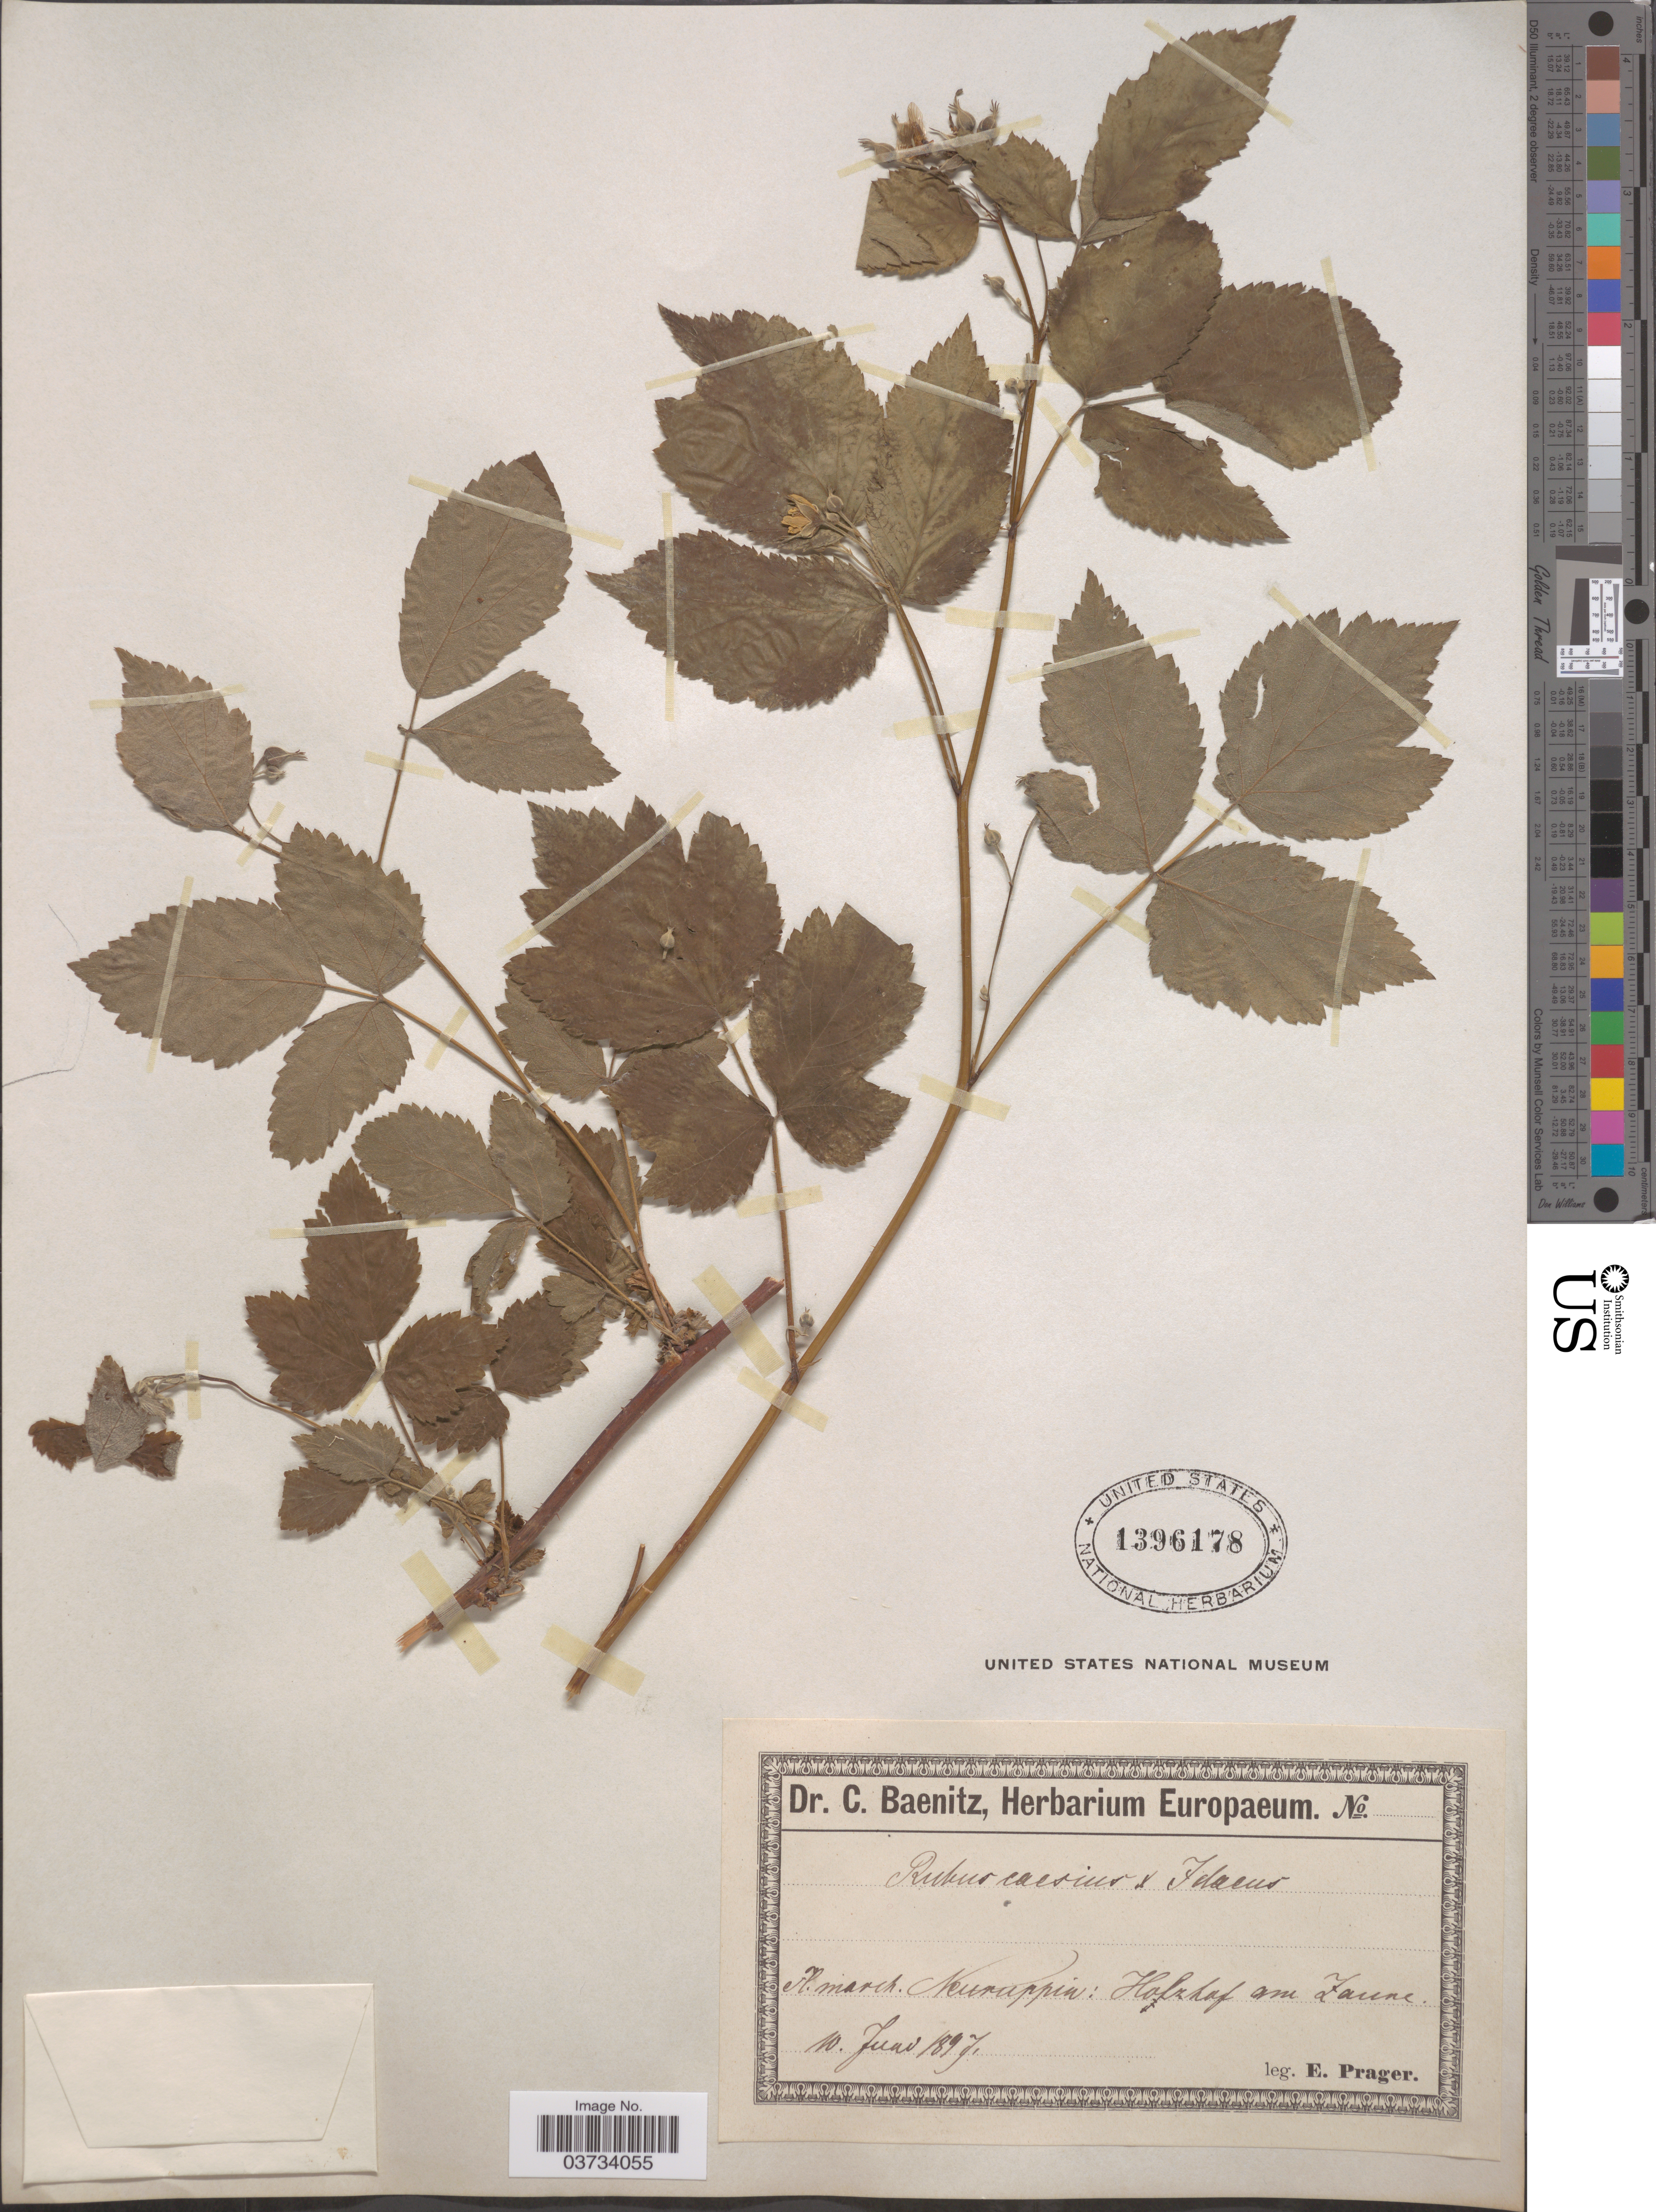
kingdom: Plantae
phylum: Tracheophyta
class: Magnoliopsida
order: Rosales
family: Rosaceae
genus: Rubus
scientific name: Rubus caesius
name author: L.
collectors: E. Prager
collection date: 1897-06-10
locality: Kuruppin: Holzhof am Zaune.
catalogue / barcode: US 1396178